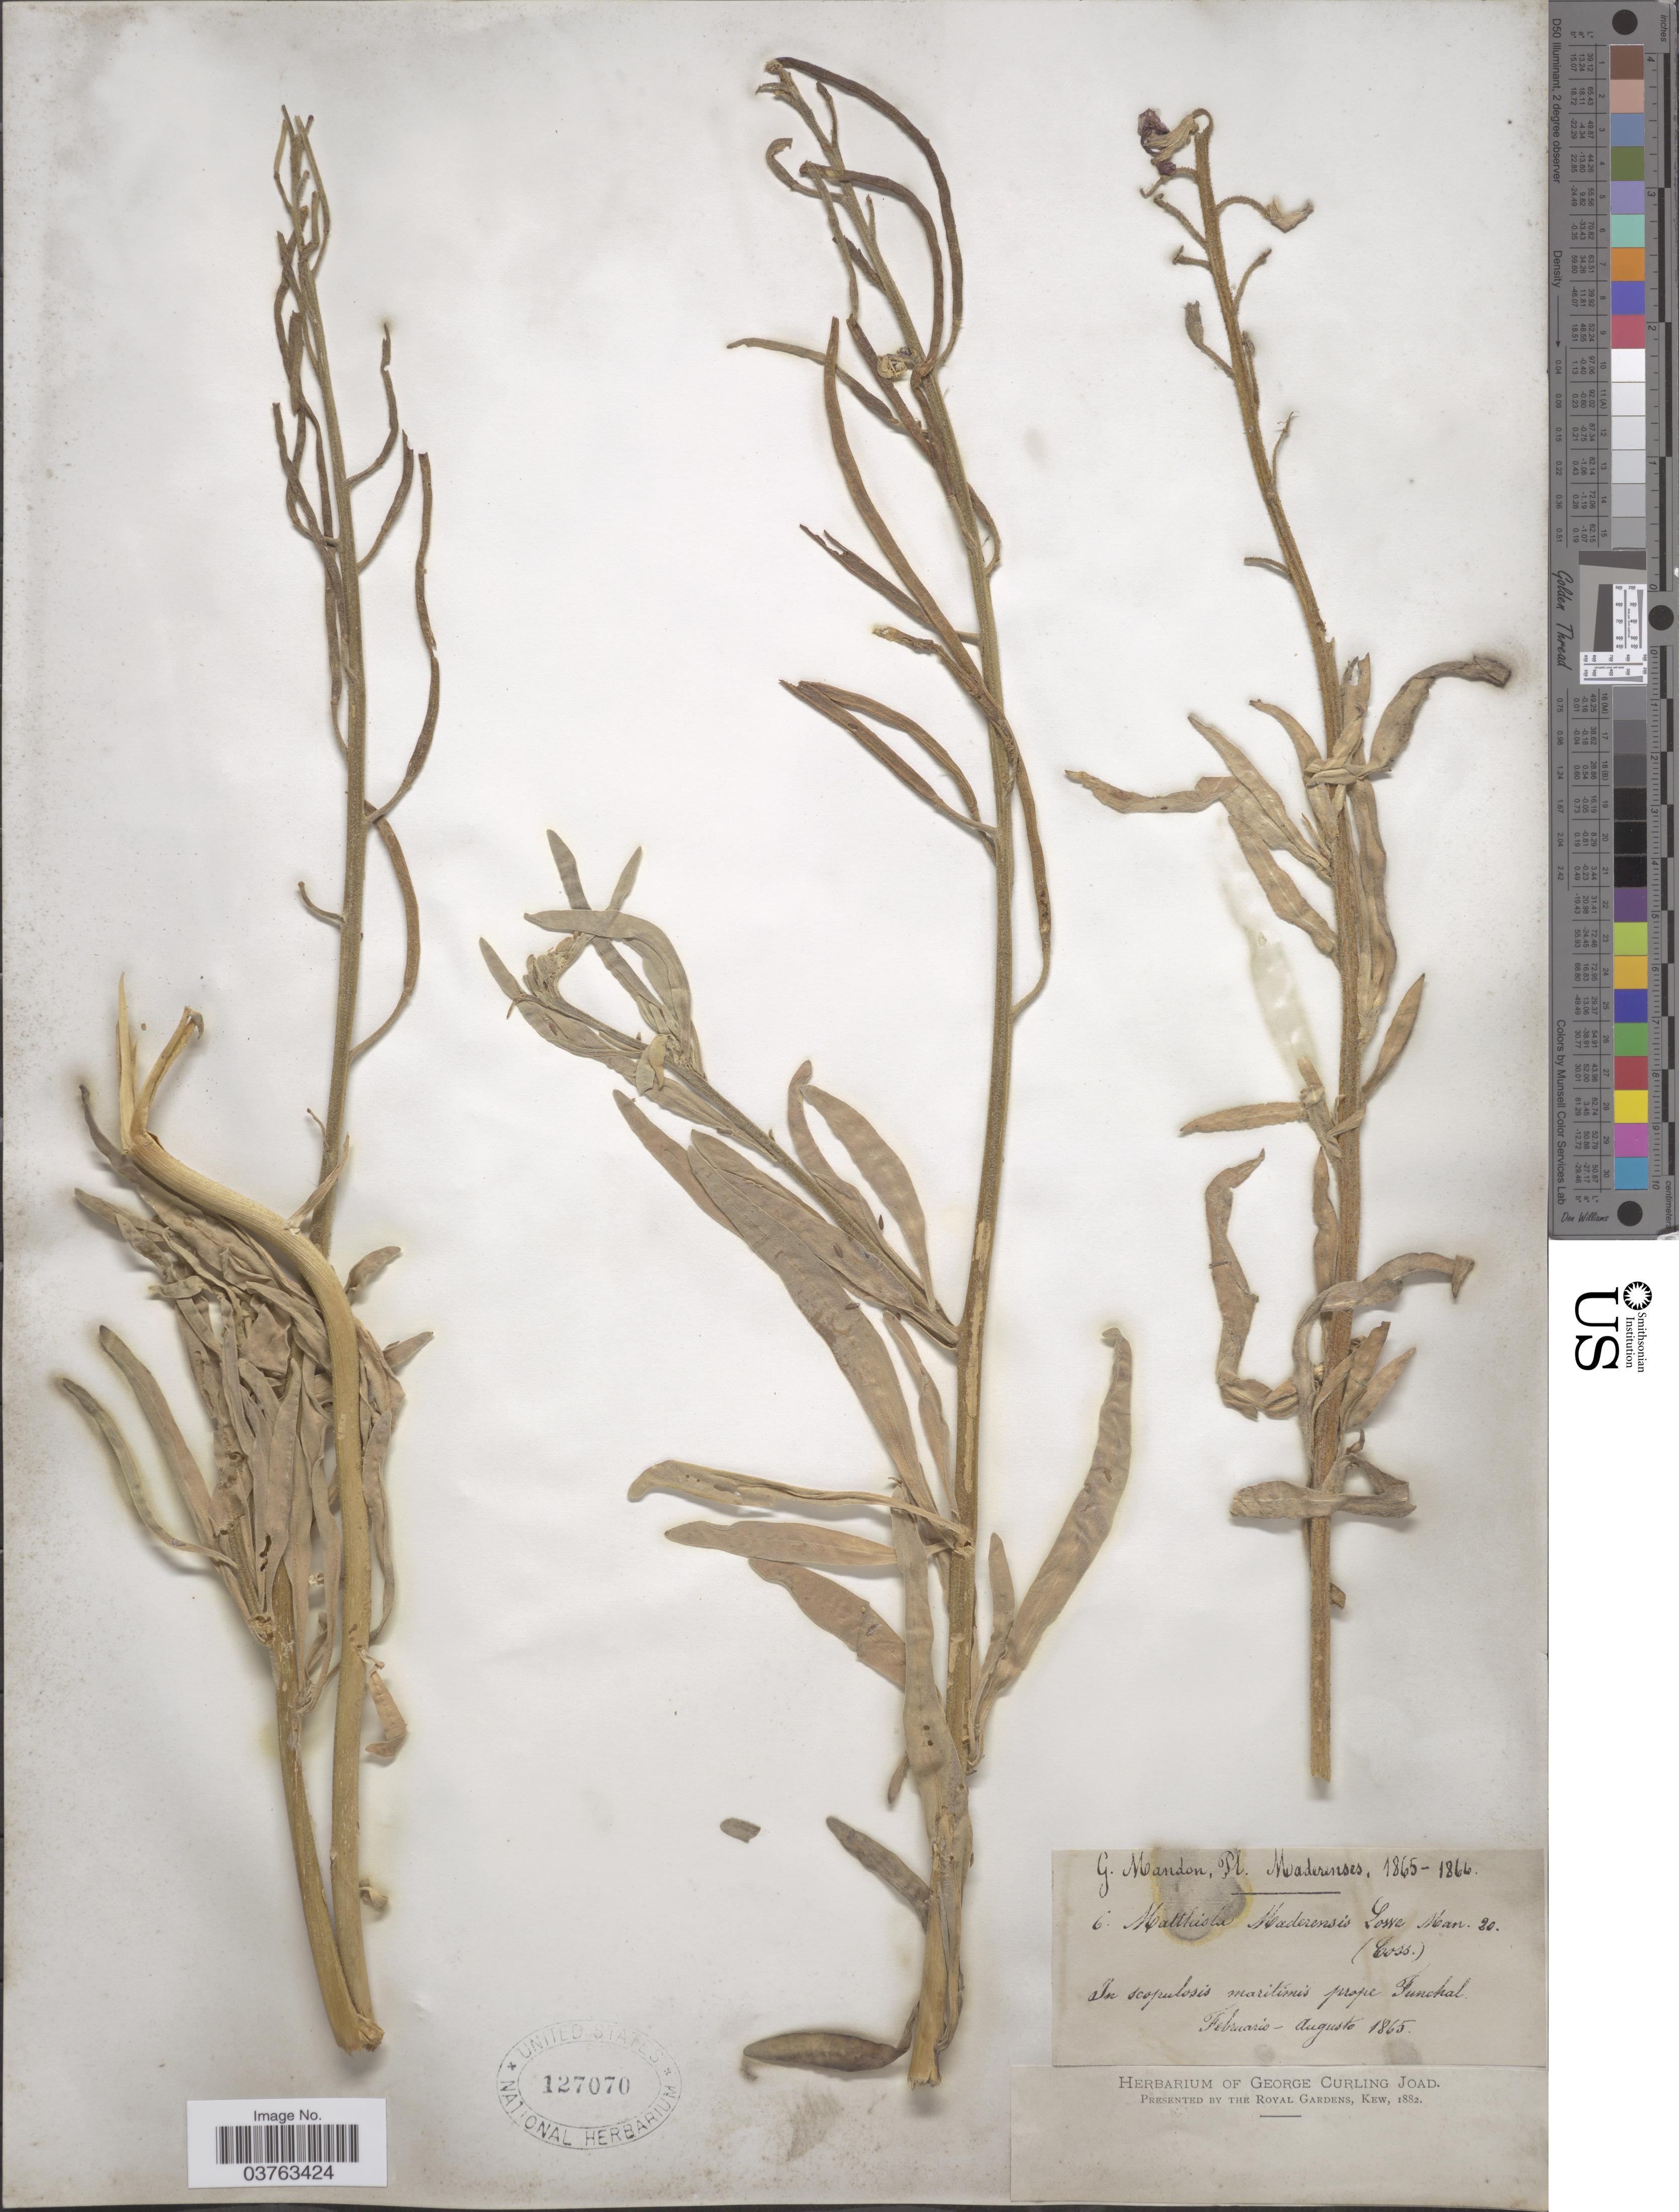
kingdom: Plantae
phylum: Tracheophyta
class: Magnoliopsida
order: Brassicales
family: Brassicaceae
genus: Matthiola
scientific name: Matthiola maderensis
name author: Lowe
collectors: G. Mandon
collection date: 1865-02/1865-08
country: Portugal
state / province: Madeira (Aut. Reg.)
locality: Maderenses. In scopulosis maritimis prope Punchal.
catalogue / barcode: US 127070